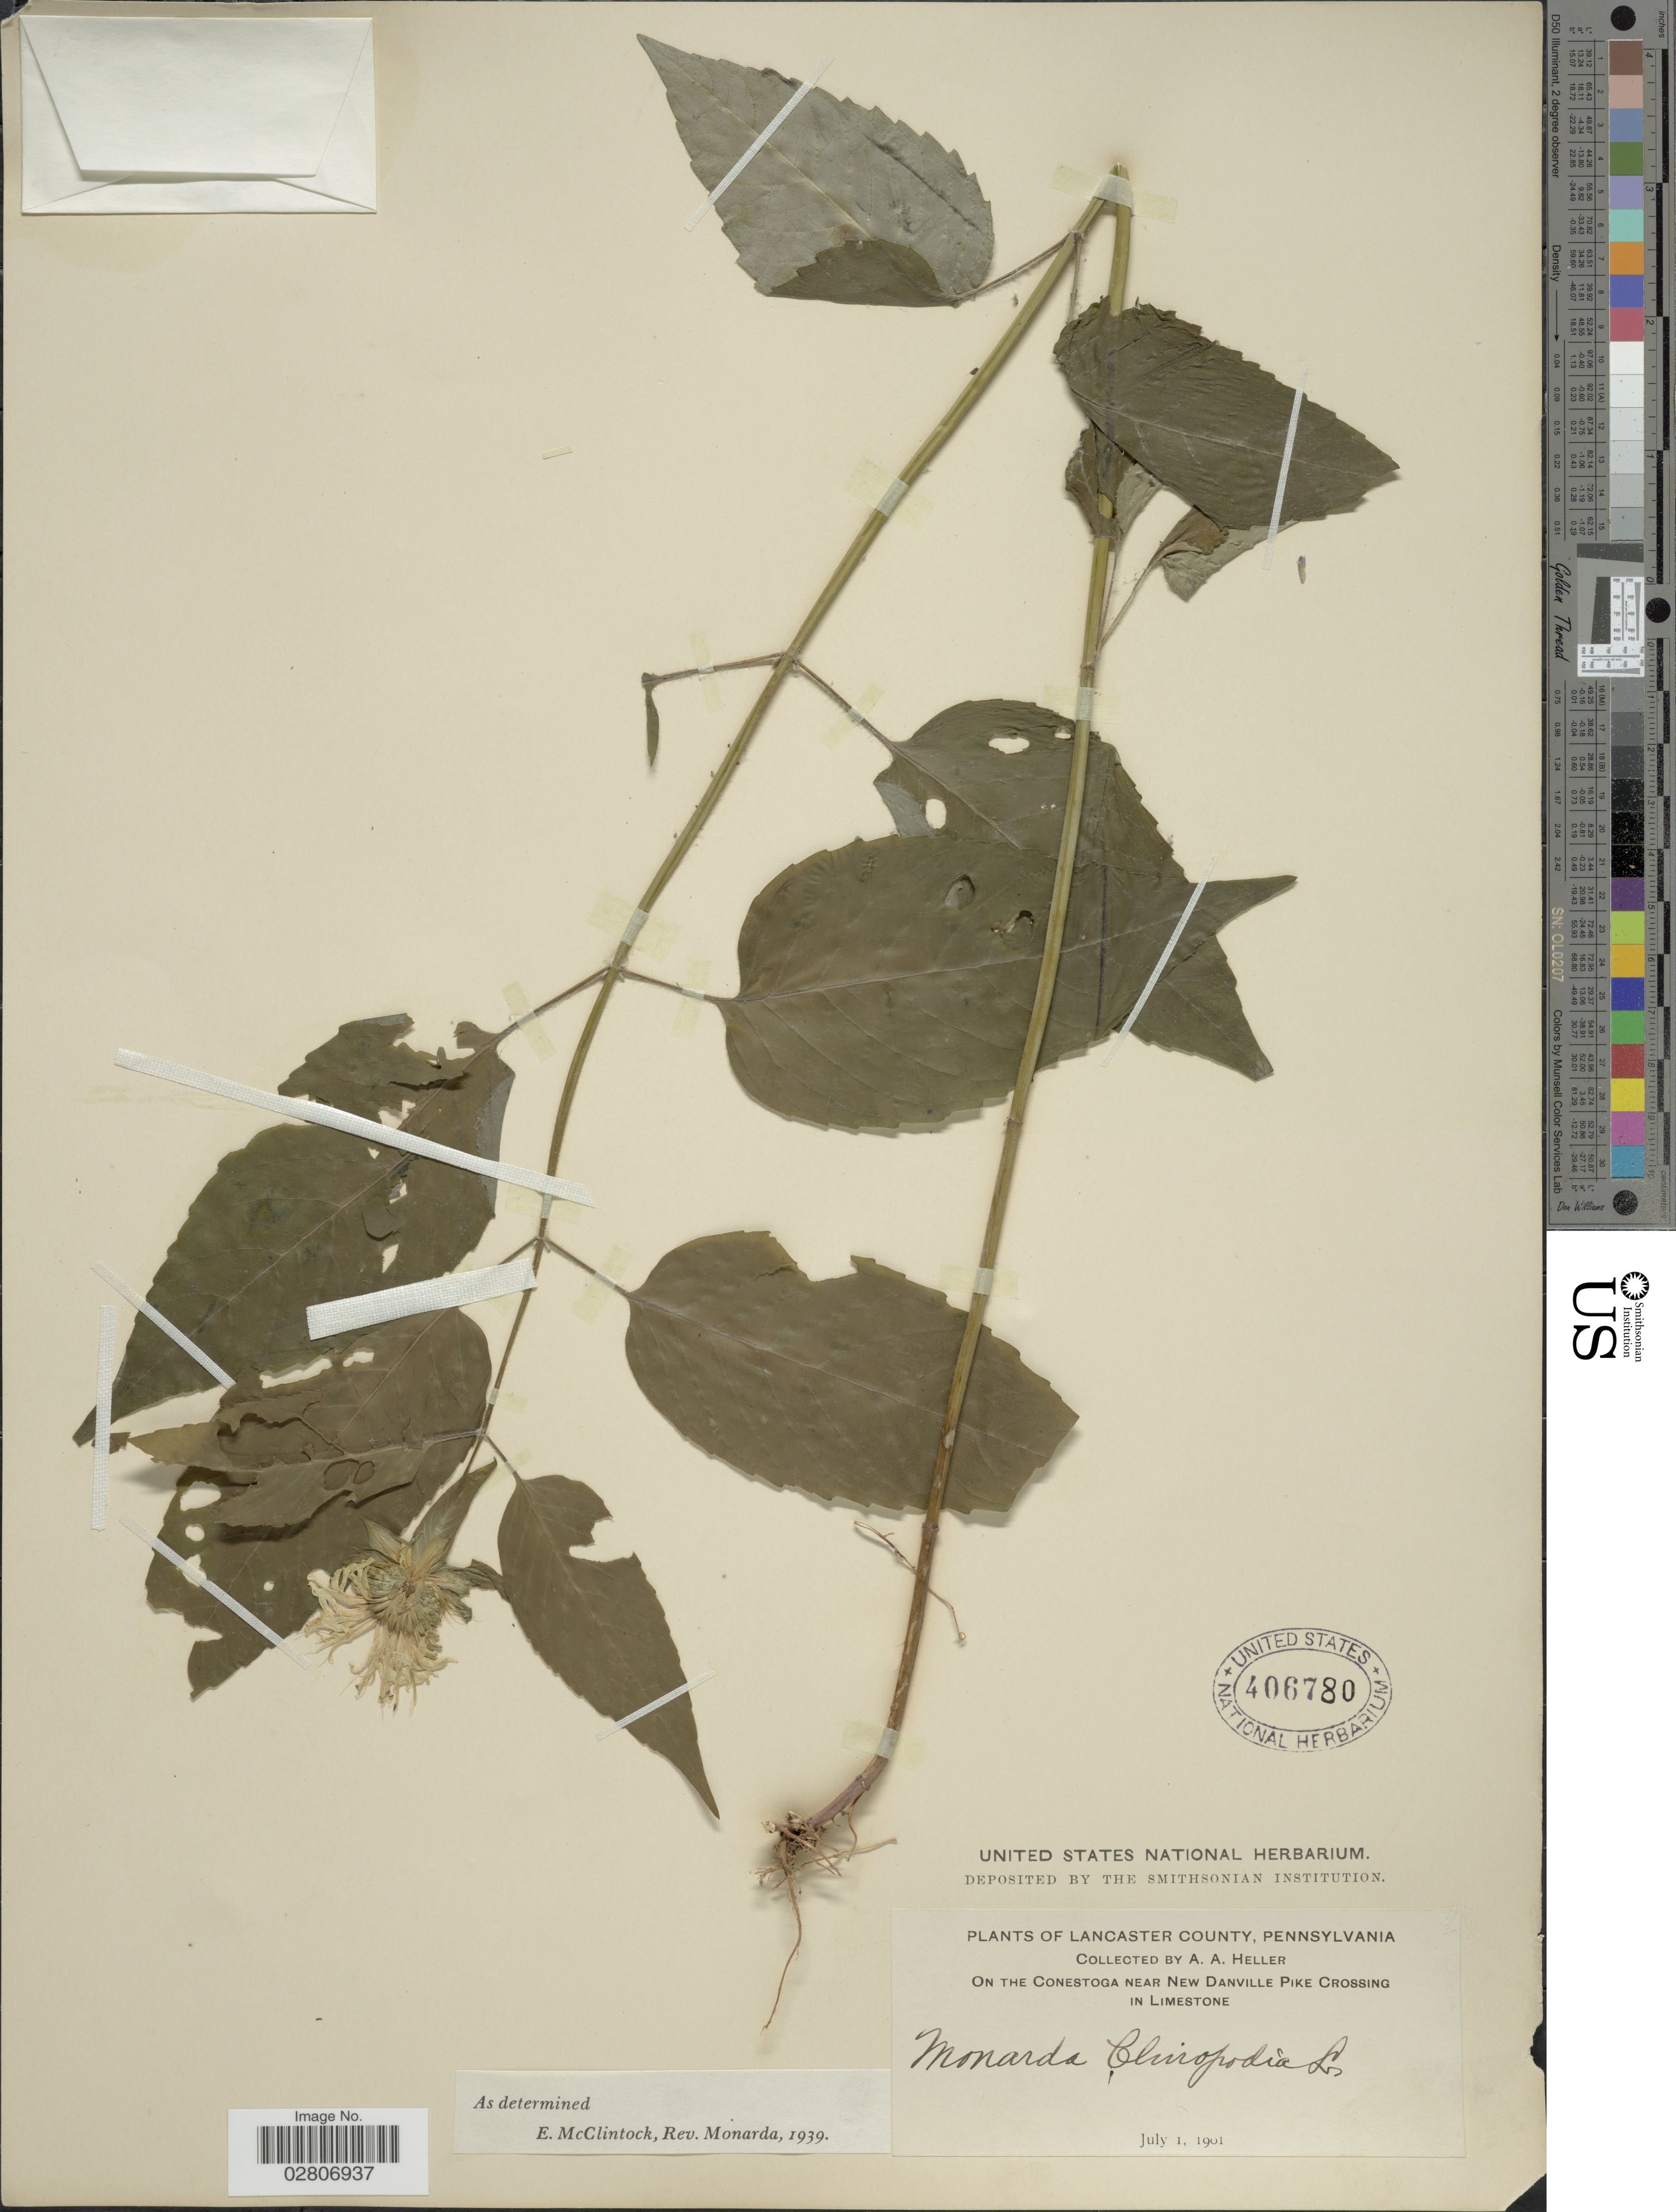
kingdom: Plantae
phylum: Tracheophyta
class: Magnoliopsida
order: Lamiales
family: Lamiaceae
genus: Monarda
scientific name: Monarda clinopodia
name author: L.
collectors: A. A. Heller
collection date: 1901-07-01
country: United States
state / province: Pennsylvania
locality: Lancaster County. On the Conestoga near New Danville Pike Crossing in Limestone.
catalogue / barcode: US 406780